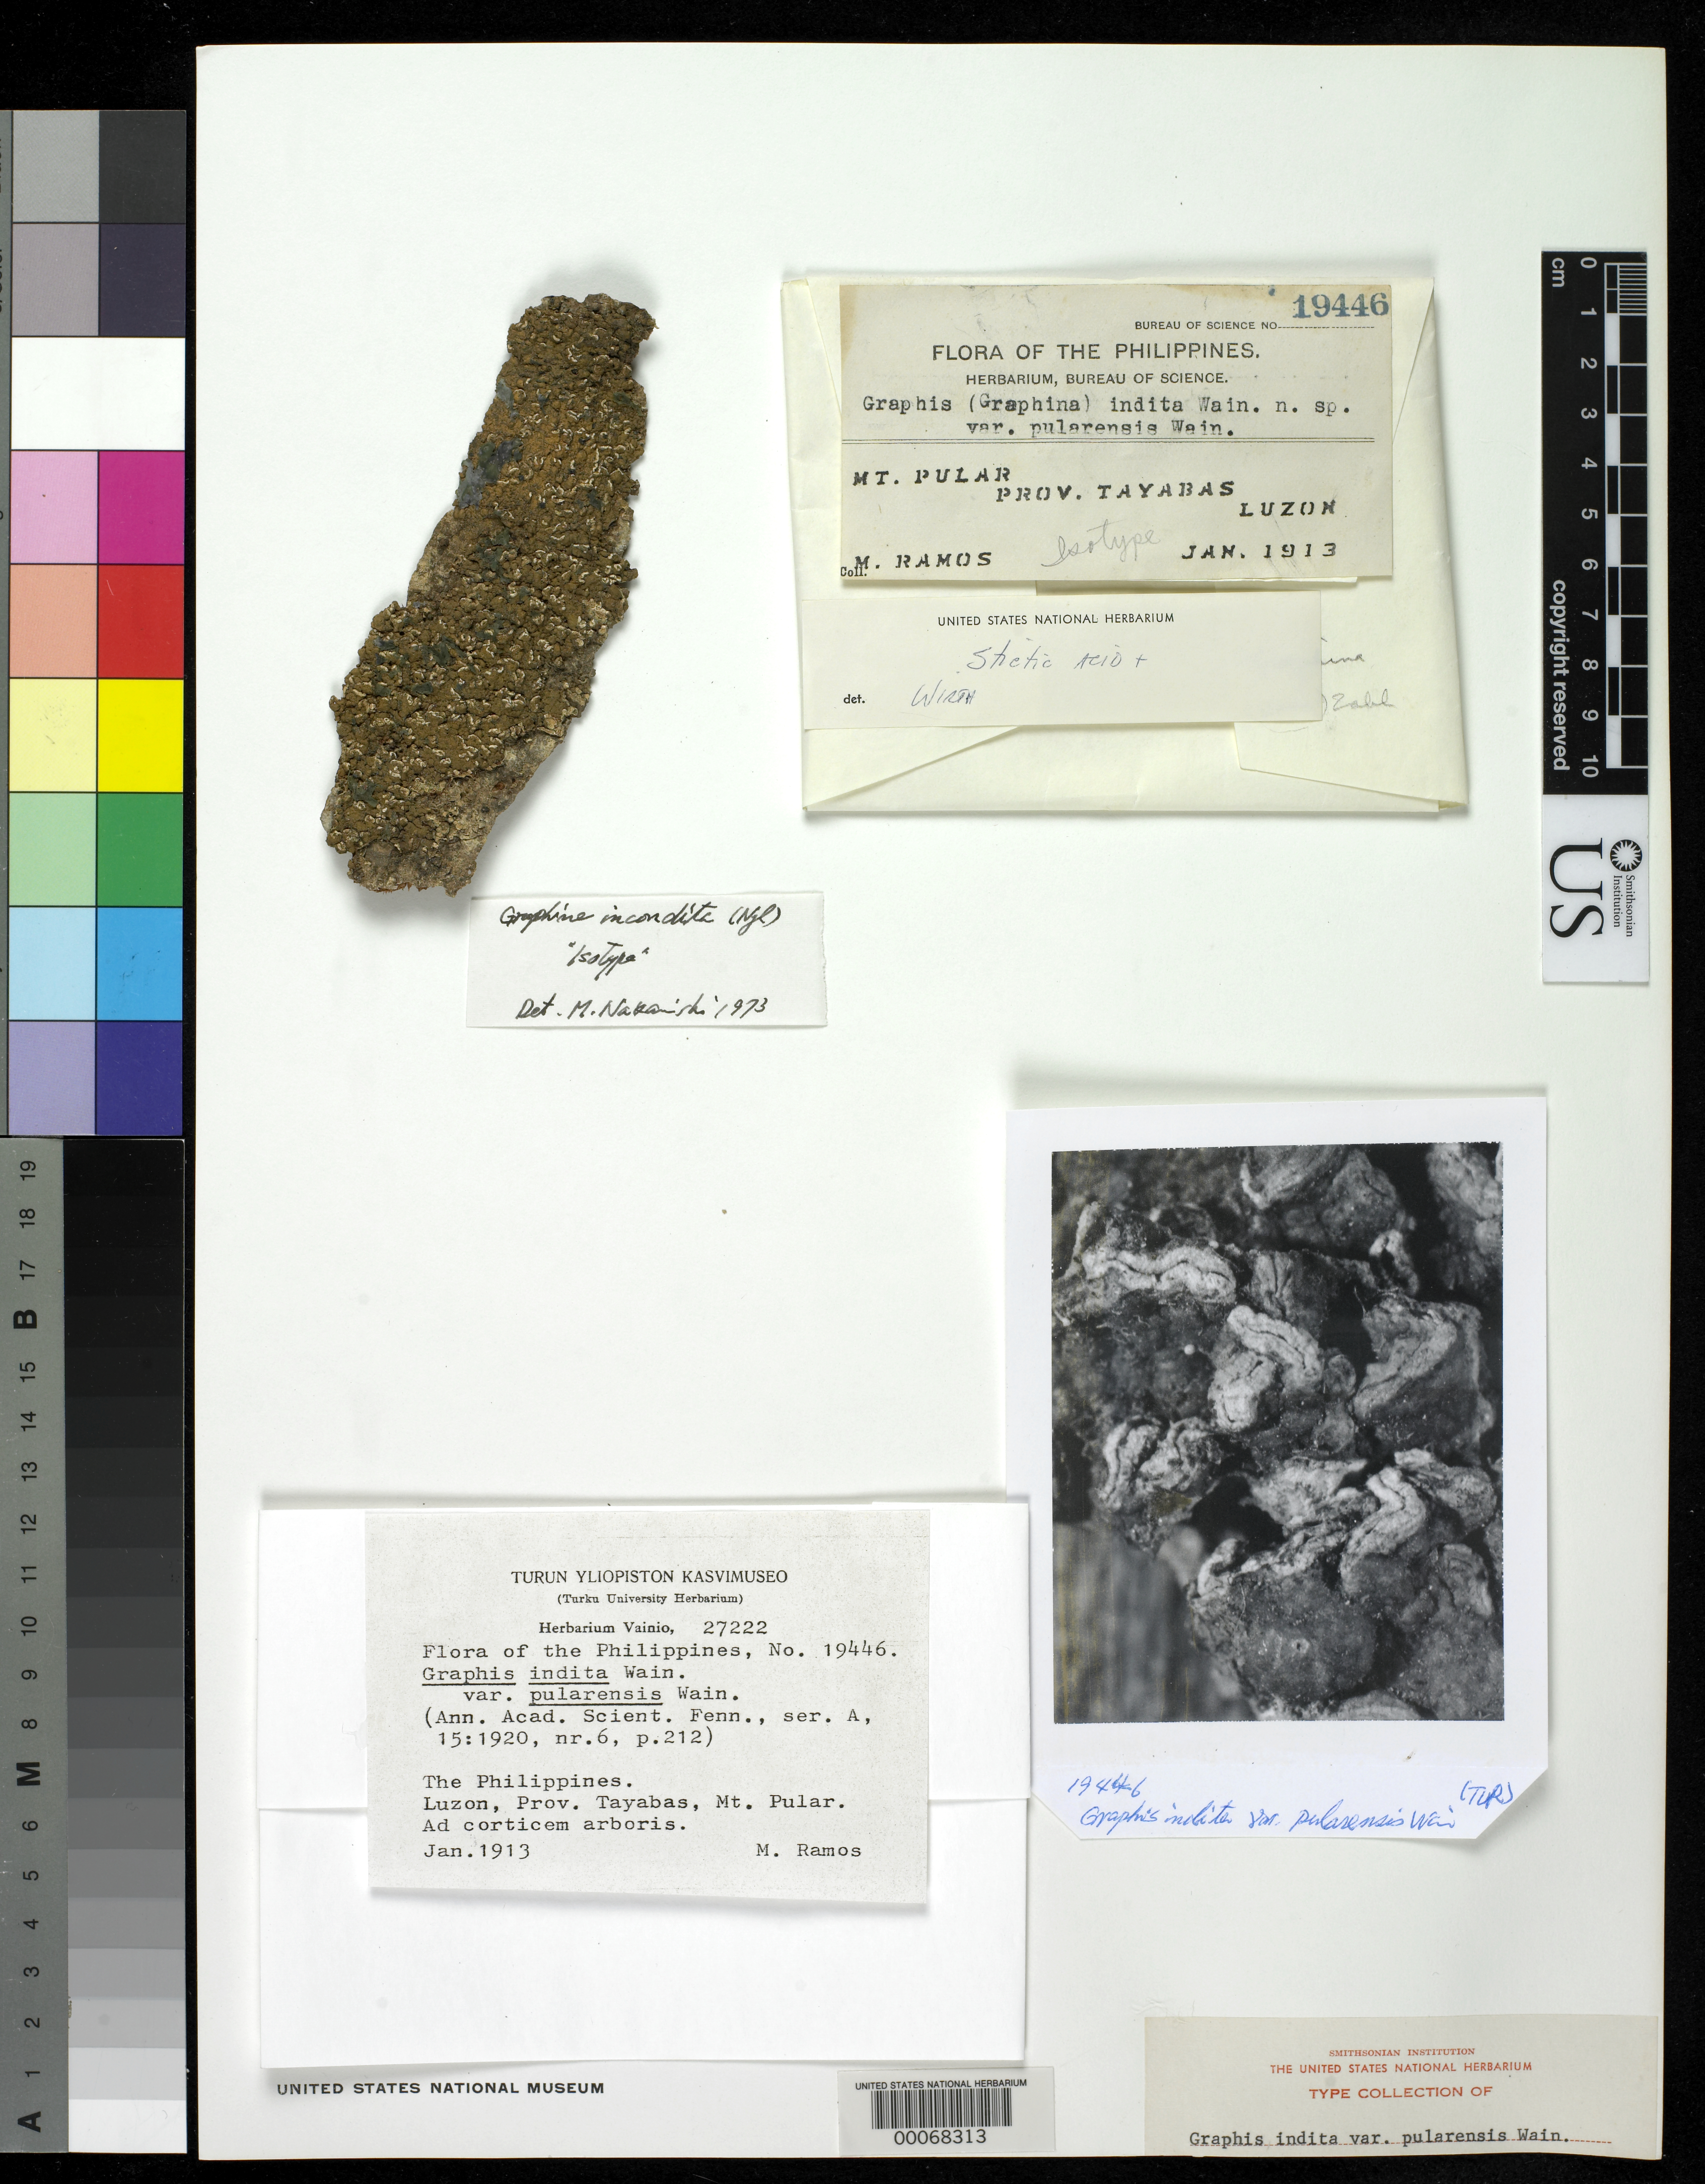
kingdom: Fungi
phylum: Ascomycota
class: Lecanoromycetes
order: Ostropales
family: Graphidaceae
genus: Graphis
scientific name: Graphis indita var. pularensis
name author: Vain.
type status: Isosyntype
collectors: M. Ramos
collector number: Bur. Sci. 19446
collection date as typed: Jan 1913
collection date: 1913-01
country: Philippines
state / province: Calabarzon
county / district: Quezon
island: Luzon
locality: Mt. Pular. Tayabas.